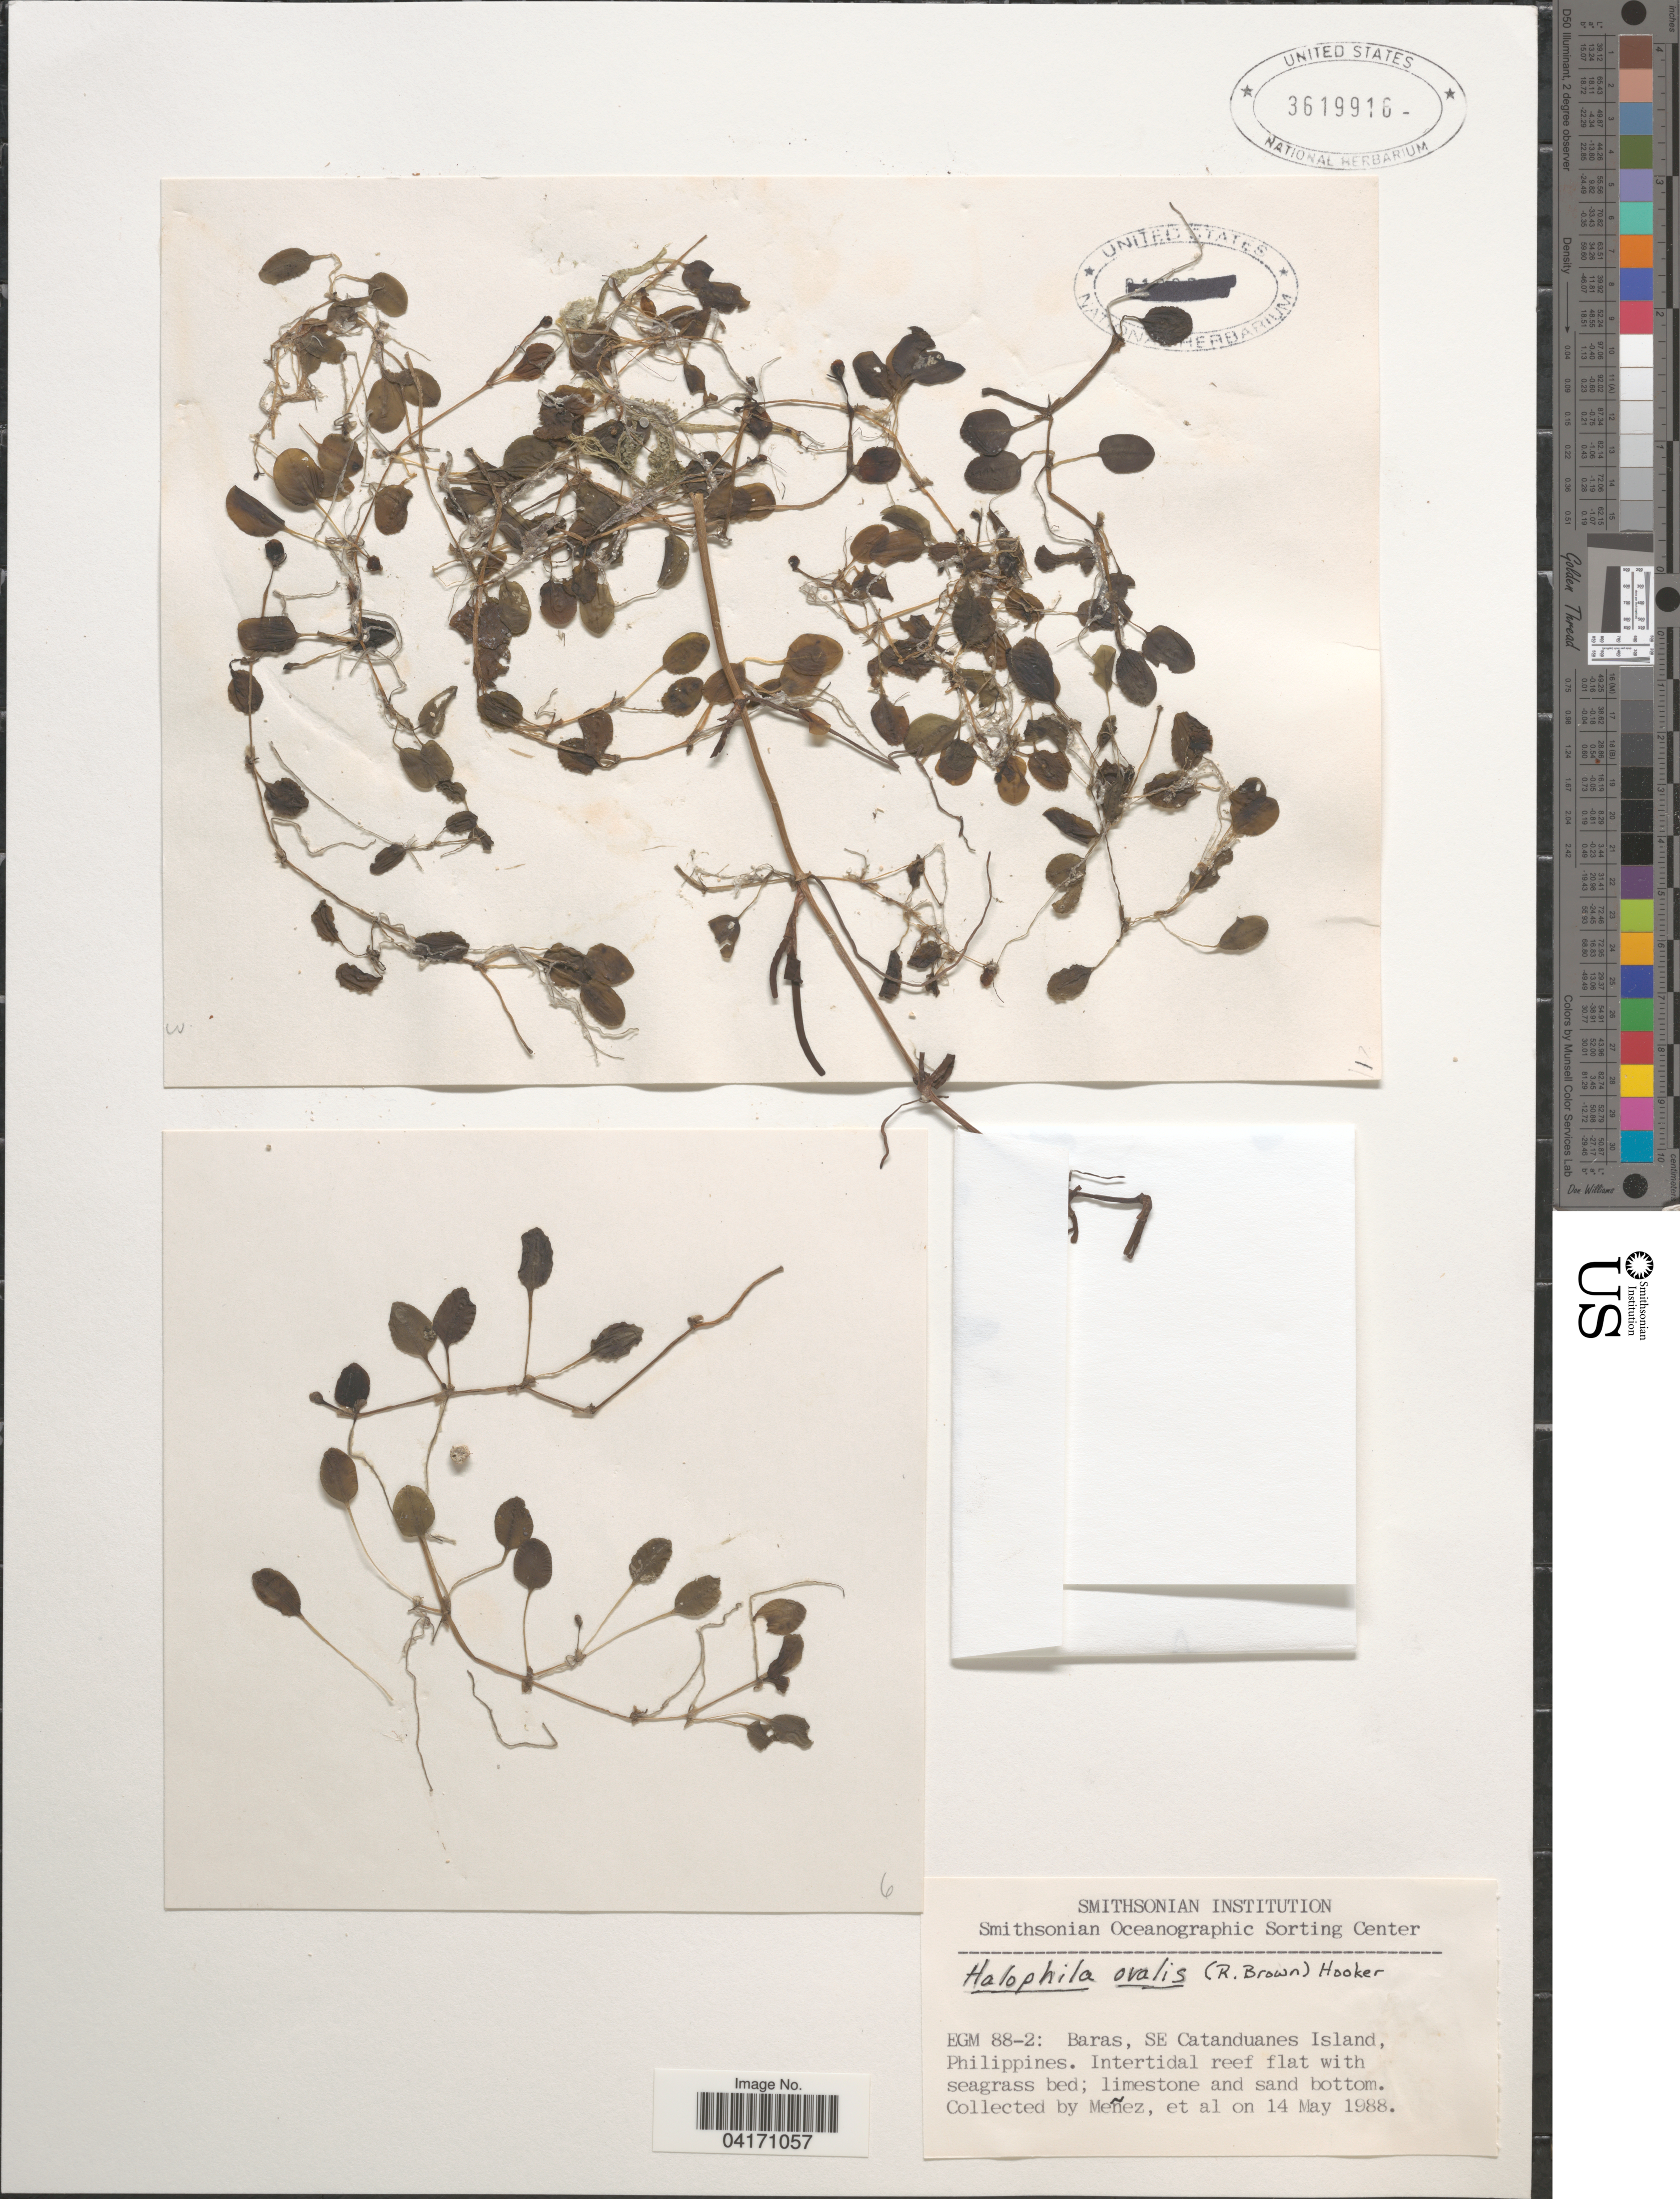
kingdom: Plantae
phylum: Tracheophyta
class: Liliopsida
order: Alismatales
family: Hydrocharitaceae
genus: Halophila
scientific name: Halophila ovalis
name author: (R. Br.) Hook. f.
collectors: Meñez & et al.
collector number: EGM 88-2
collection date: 1988-05-14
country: Philippines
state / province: Bicol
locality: Baras, SE Catanduanes Island.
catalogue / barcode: US 3619916